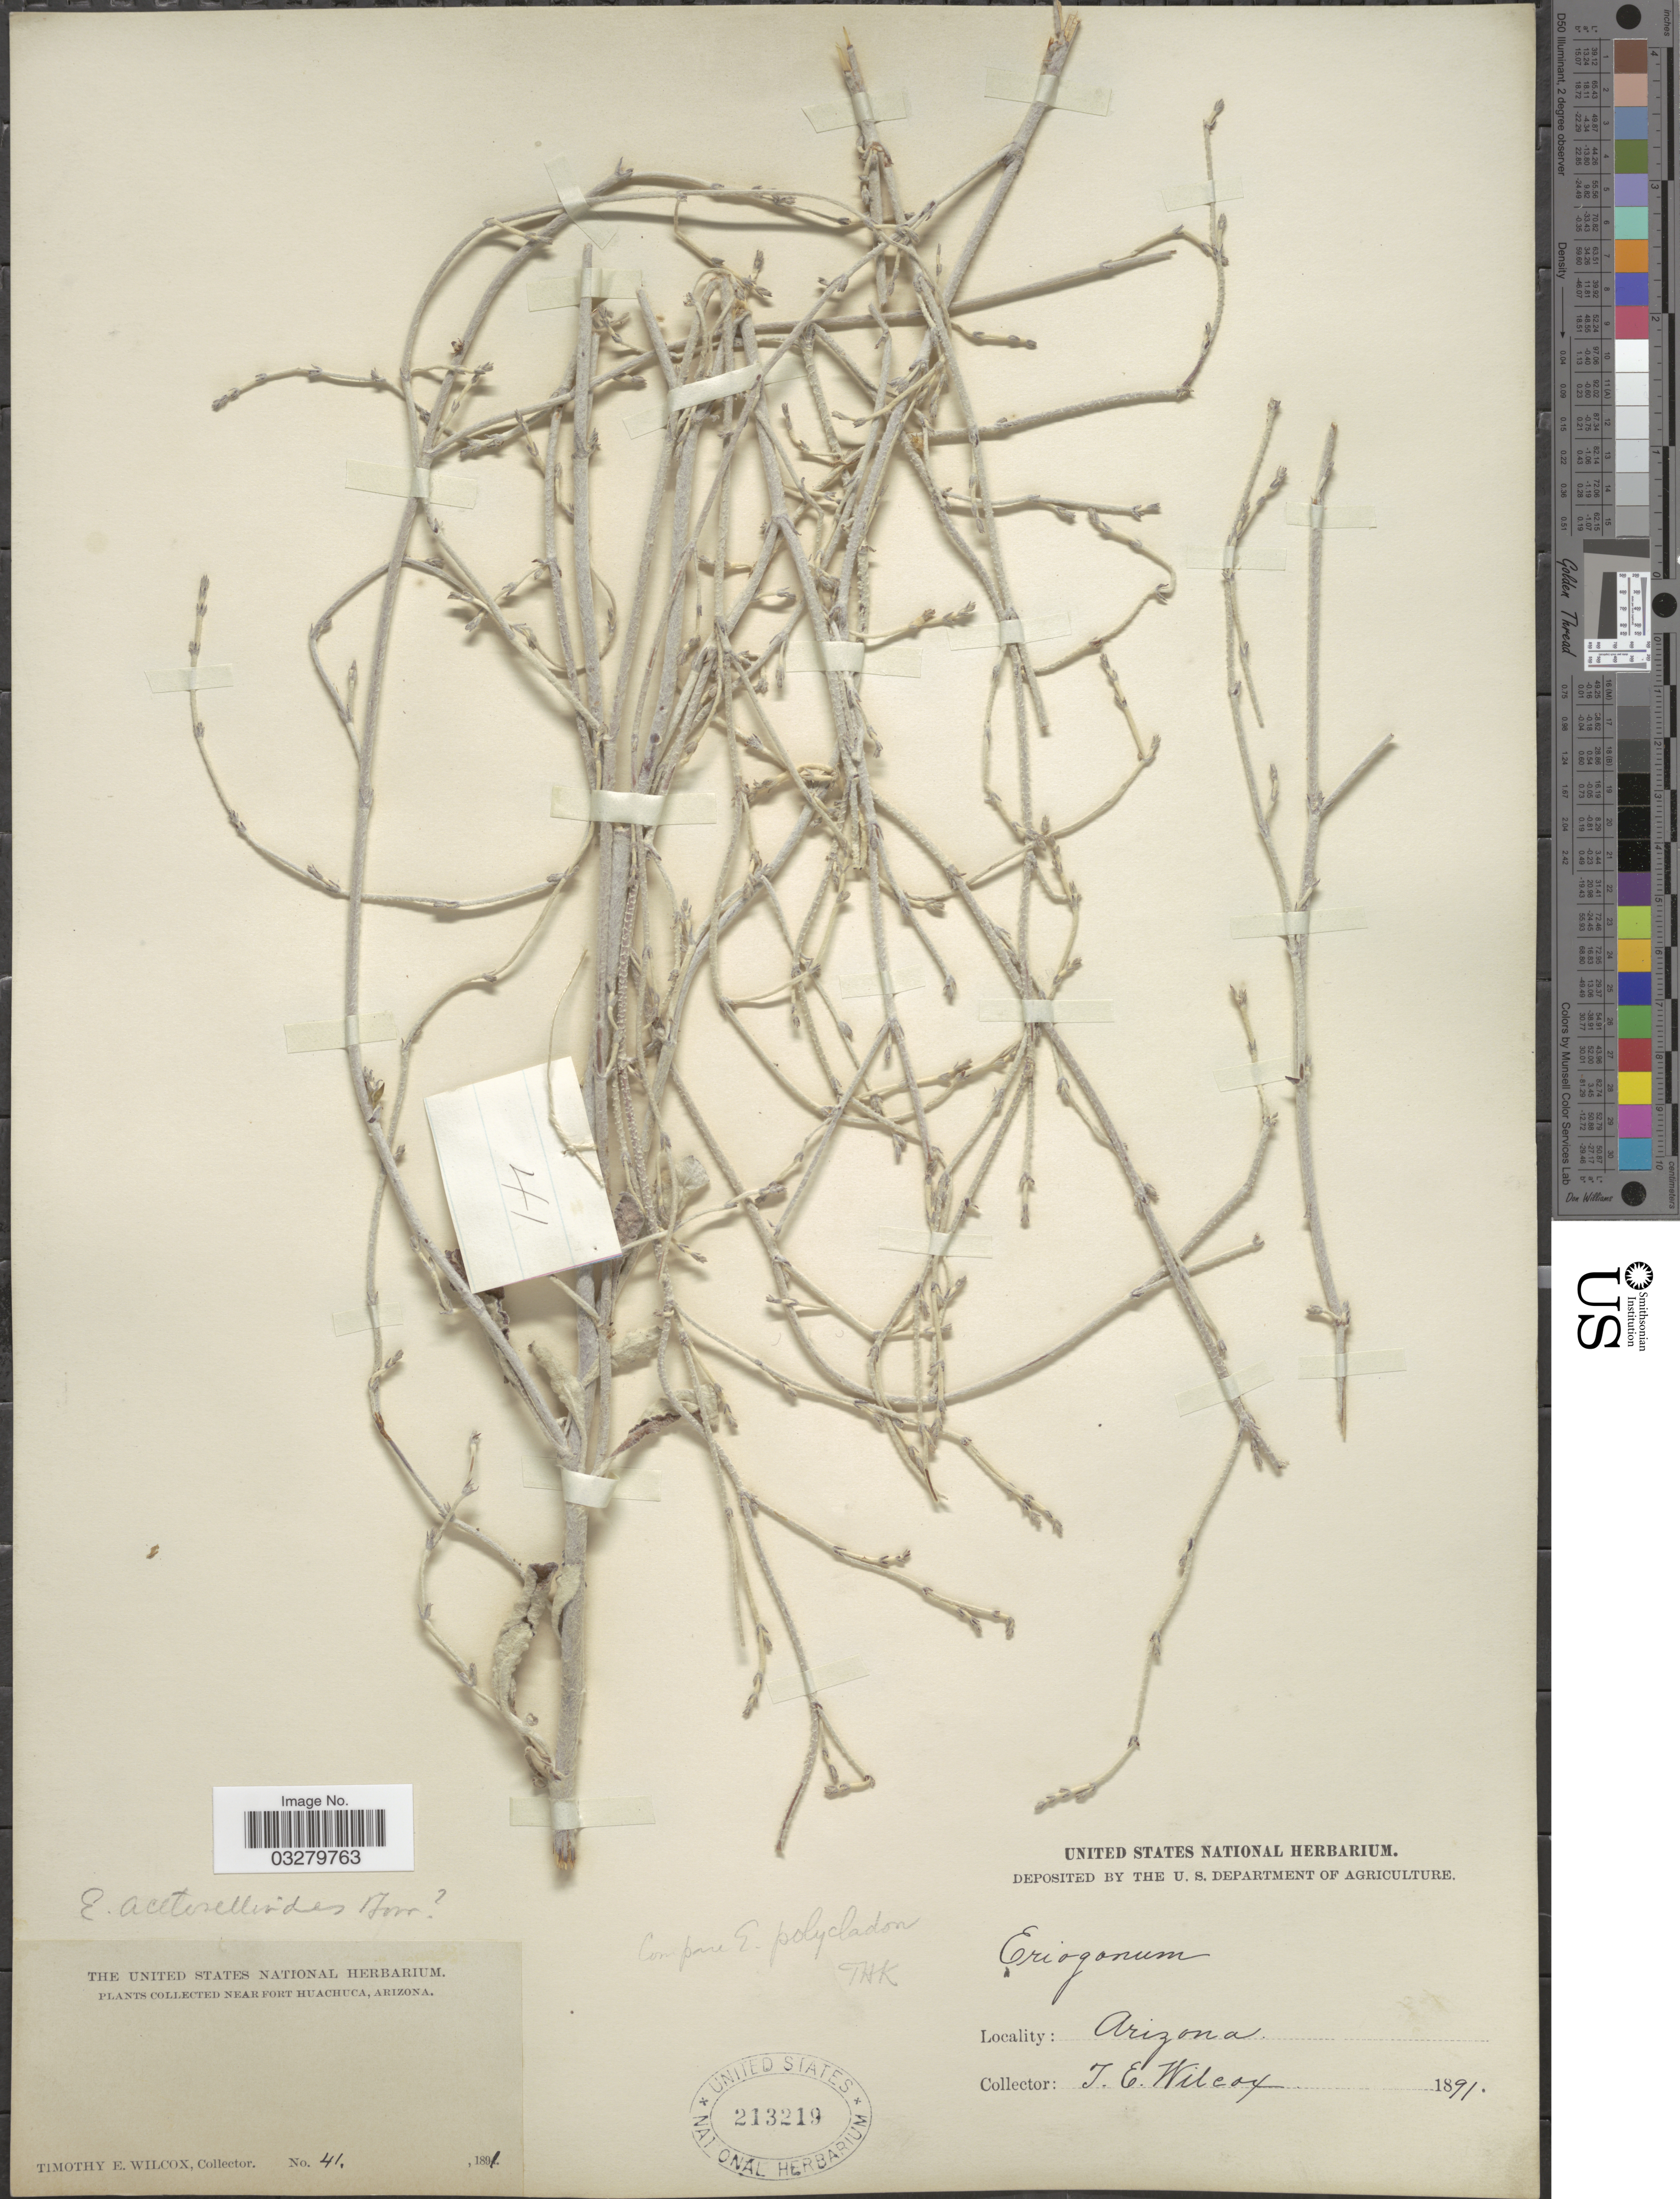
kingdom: Plantae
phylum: Tracheophyta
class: Magnoliopsida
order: Caryophyllales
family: Polygonaceae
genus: Eriogonum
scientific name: Eriogonum polycladon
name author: Benth.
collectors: T. E. Wilcox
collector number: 41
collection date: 1891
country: United States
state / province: Arizona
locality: Near Fort Huachuca.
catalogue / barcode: US 213219